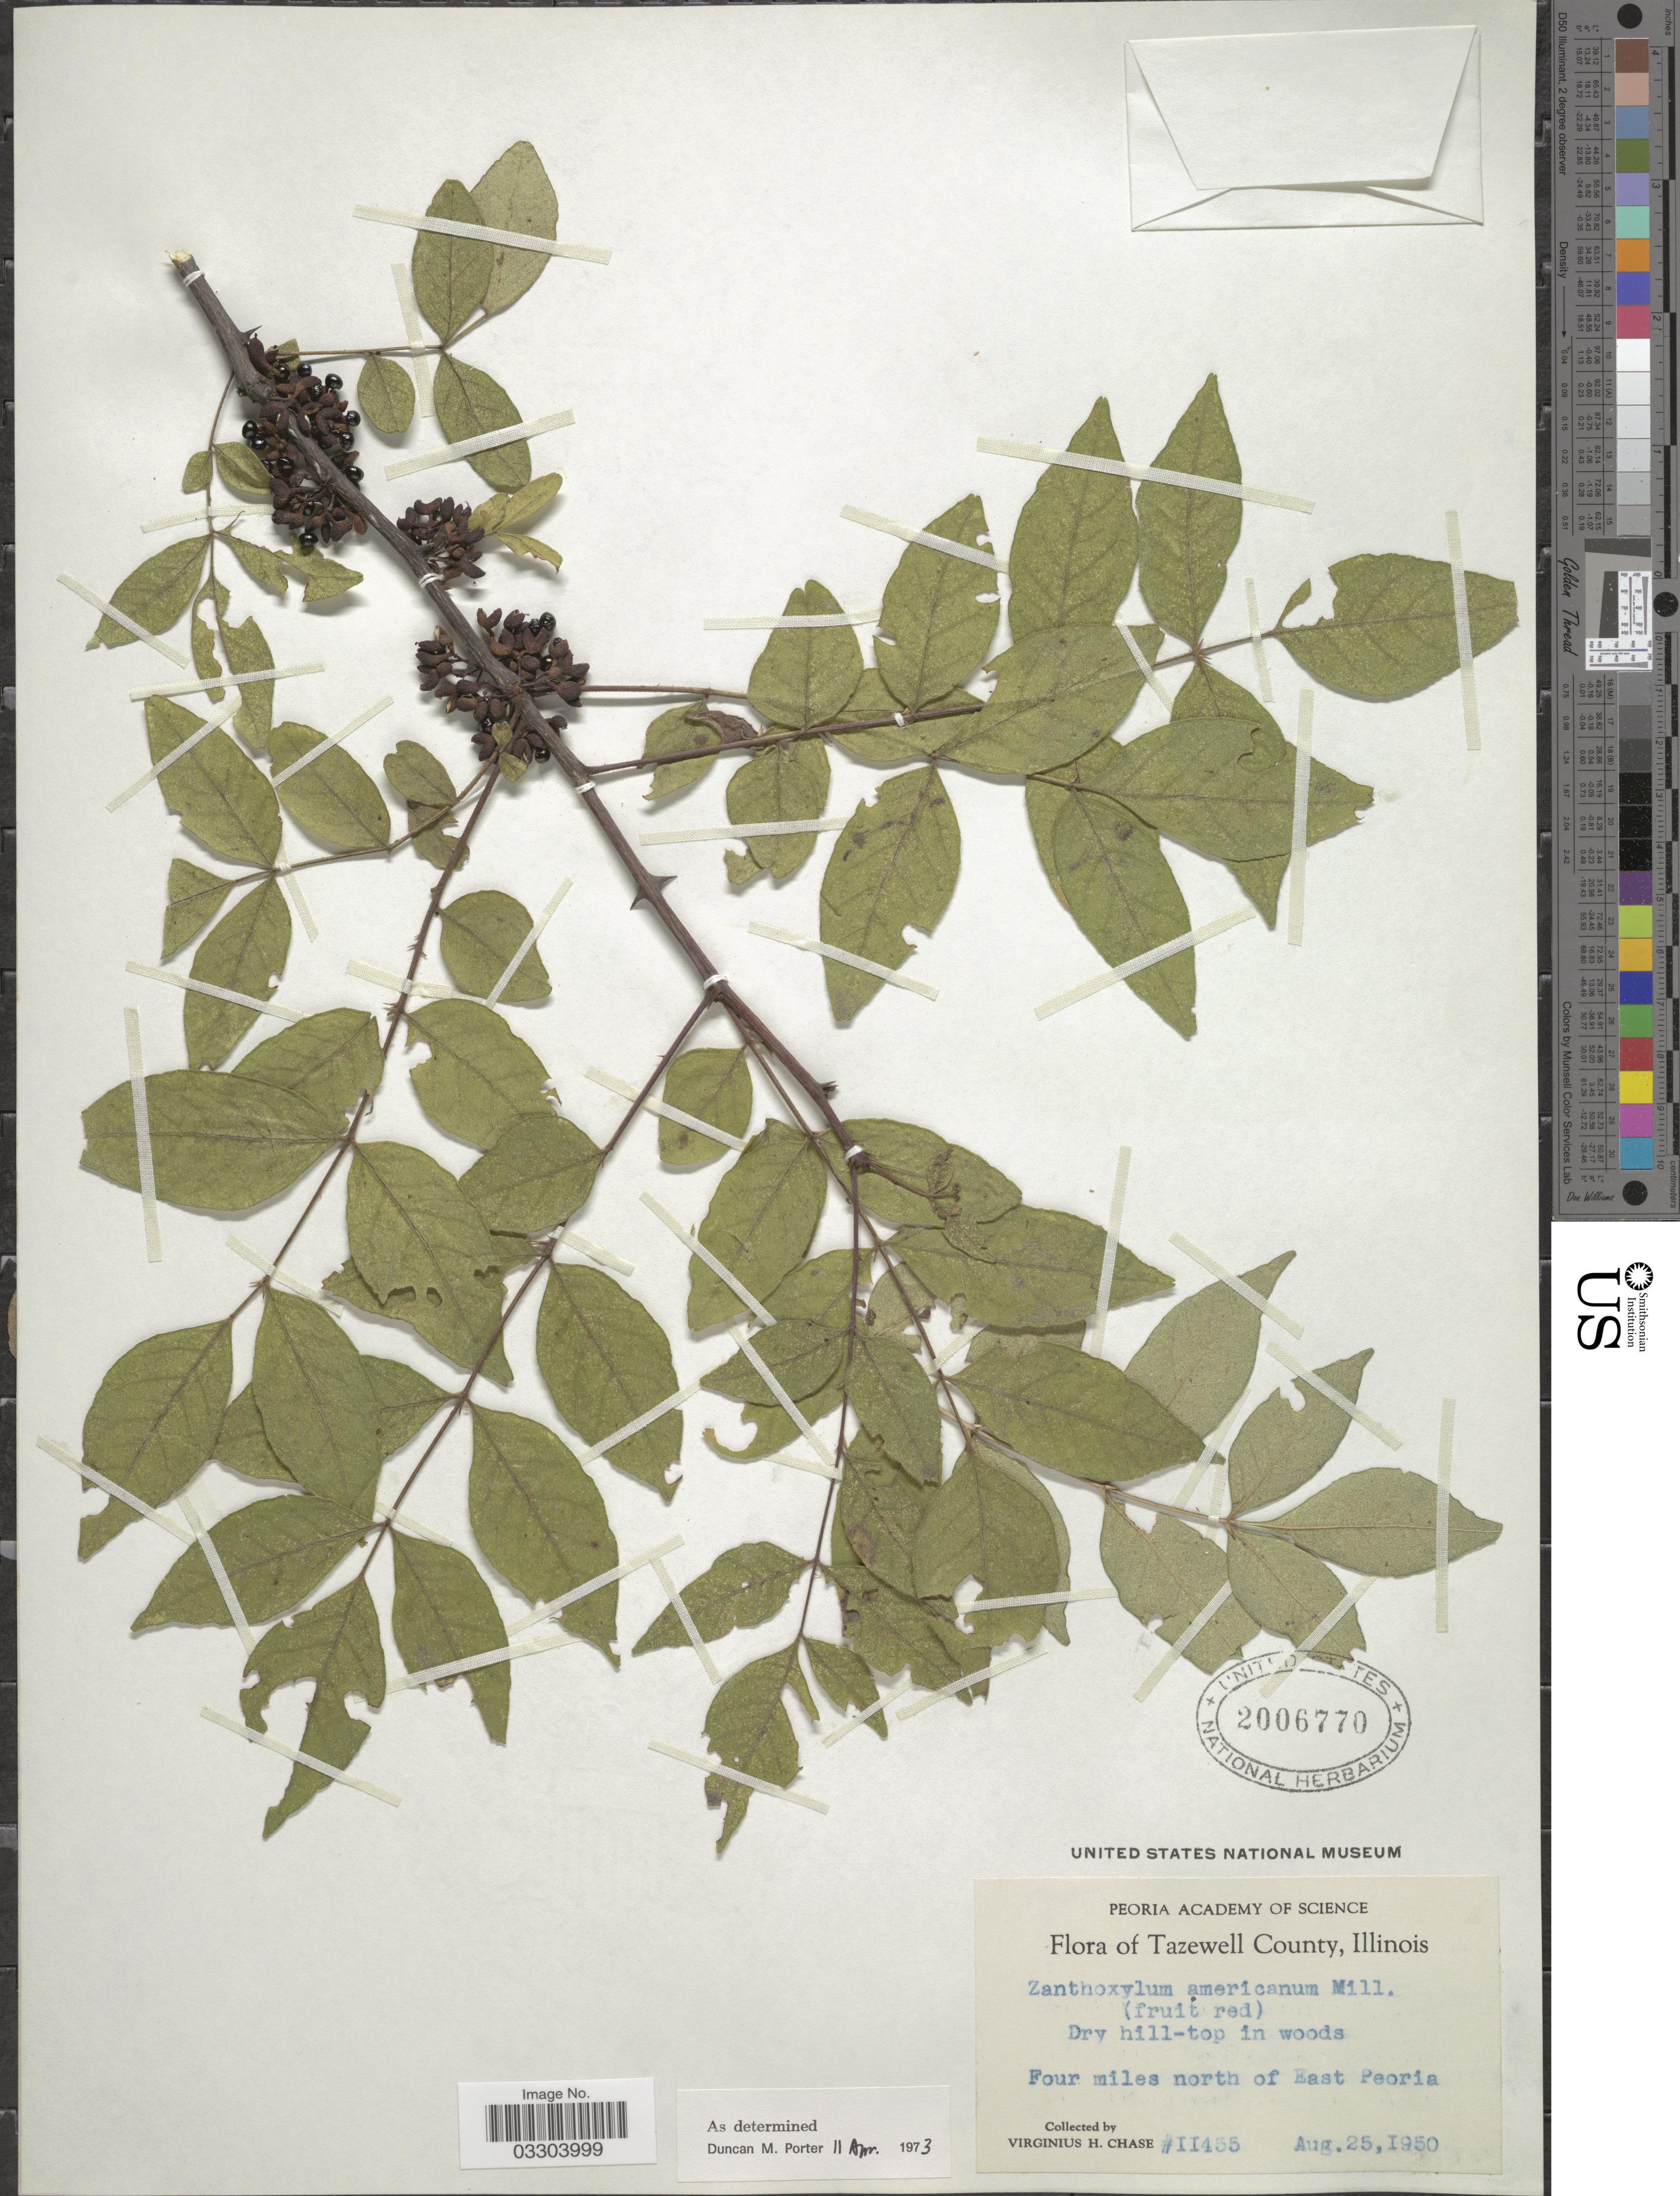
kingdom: Plantae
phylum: Tracheophyta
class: Magnoliopsida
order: Sapindales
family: Rutaceae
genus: Zanthoxylum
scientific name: Zanthoxylum americanum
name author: Mill.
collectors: V. H. Chase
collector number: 11455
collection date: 1950-08-25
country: United States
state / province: Illinois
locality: Tazewell County. Four miles north of East Peoria.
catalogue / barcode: US 2006770